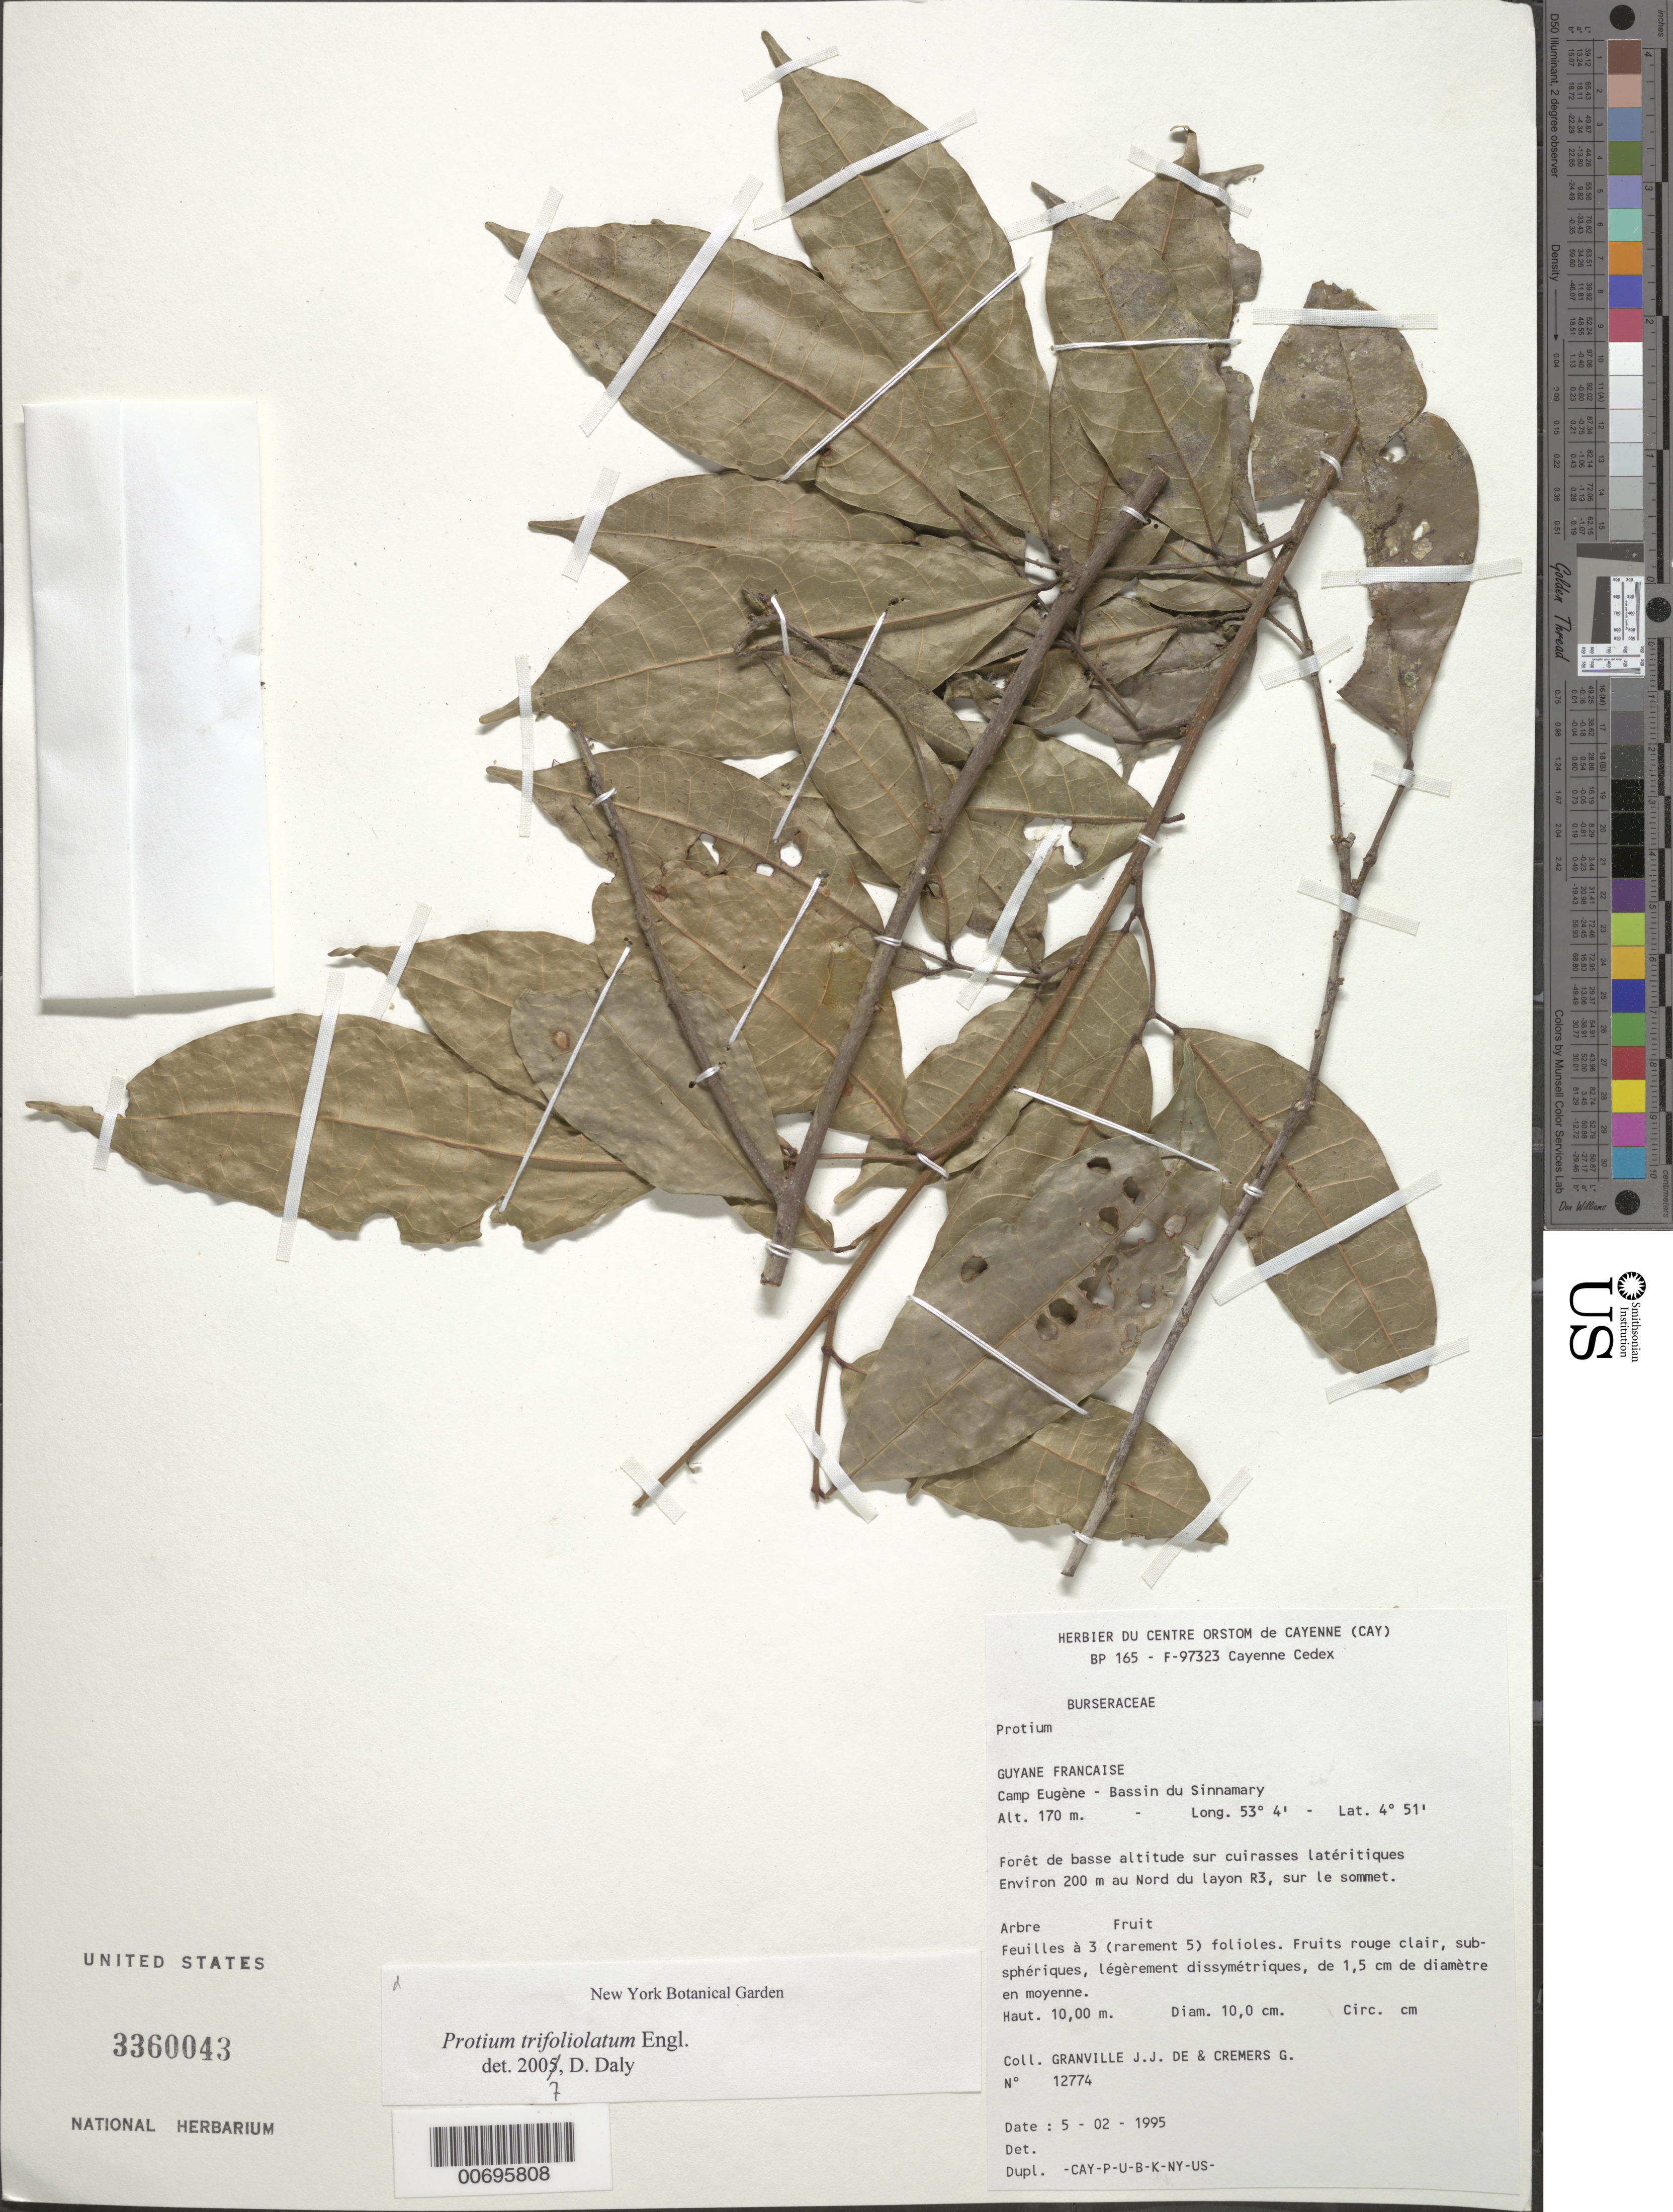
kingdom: Plantae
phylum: Tracheophyta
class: Magnoliopsida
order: Sapindales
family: Burseraceae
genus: Protium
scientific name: Protium trifoliolatum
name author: Engl.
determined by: Daly, D. C.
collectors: J.-J. de Granville & G. Cremers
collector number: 12774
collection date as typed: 5-Feb-95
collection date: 1995-02-05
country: French Guiana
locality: Camp Eugène, Bassin du Sinnamary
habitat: Forêt de basse altitude sur cuirasses latéritiques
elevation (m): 170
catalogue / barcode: US 3360043